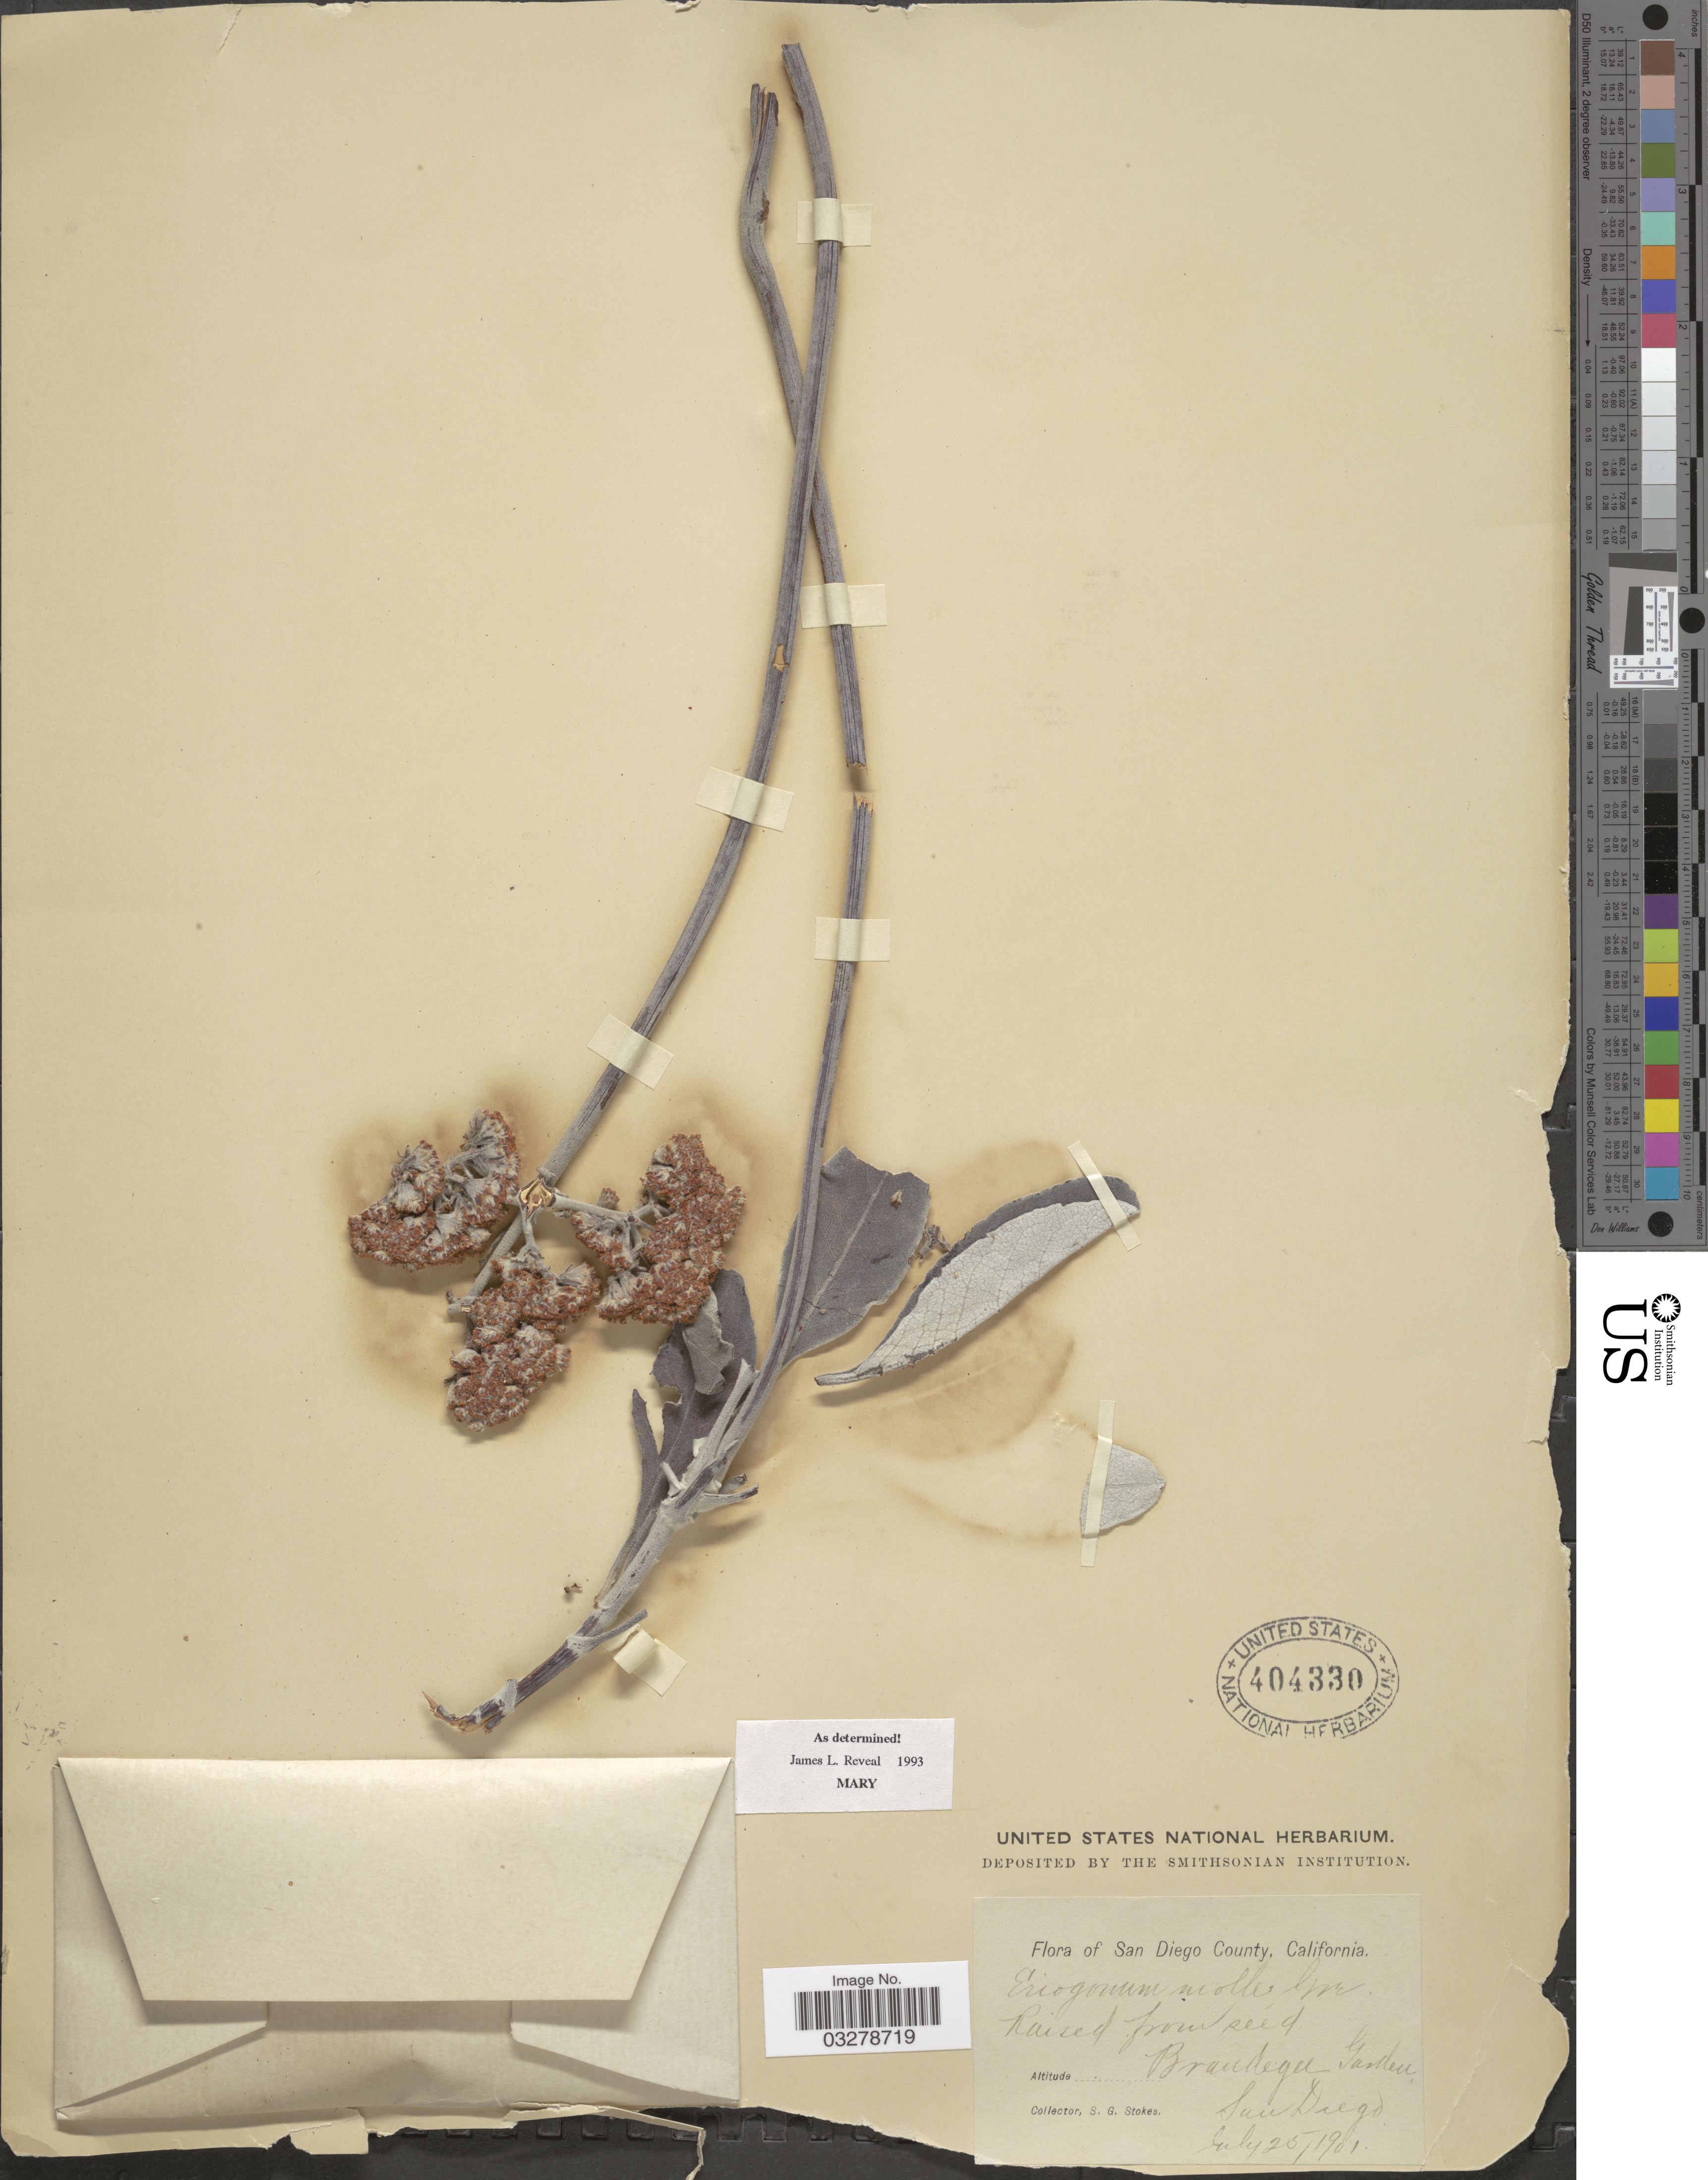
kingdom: Plantae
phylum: Tracheophyta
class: Magnoliopsida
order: Caryophyllales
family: Polygonaceae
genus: Eriogonum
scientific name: Eriogonum molle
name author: S.W. Greene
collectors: S. G. Stokes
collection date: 1901-07-25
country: United States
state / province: California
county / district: San Diego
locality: San Diego County. Brandegee Garden. San Diego.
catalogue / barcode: US 404330